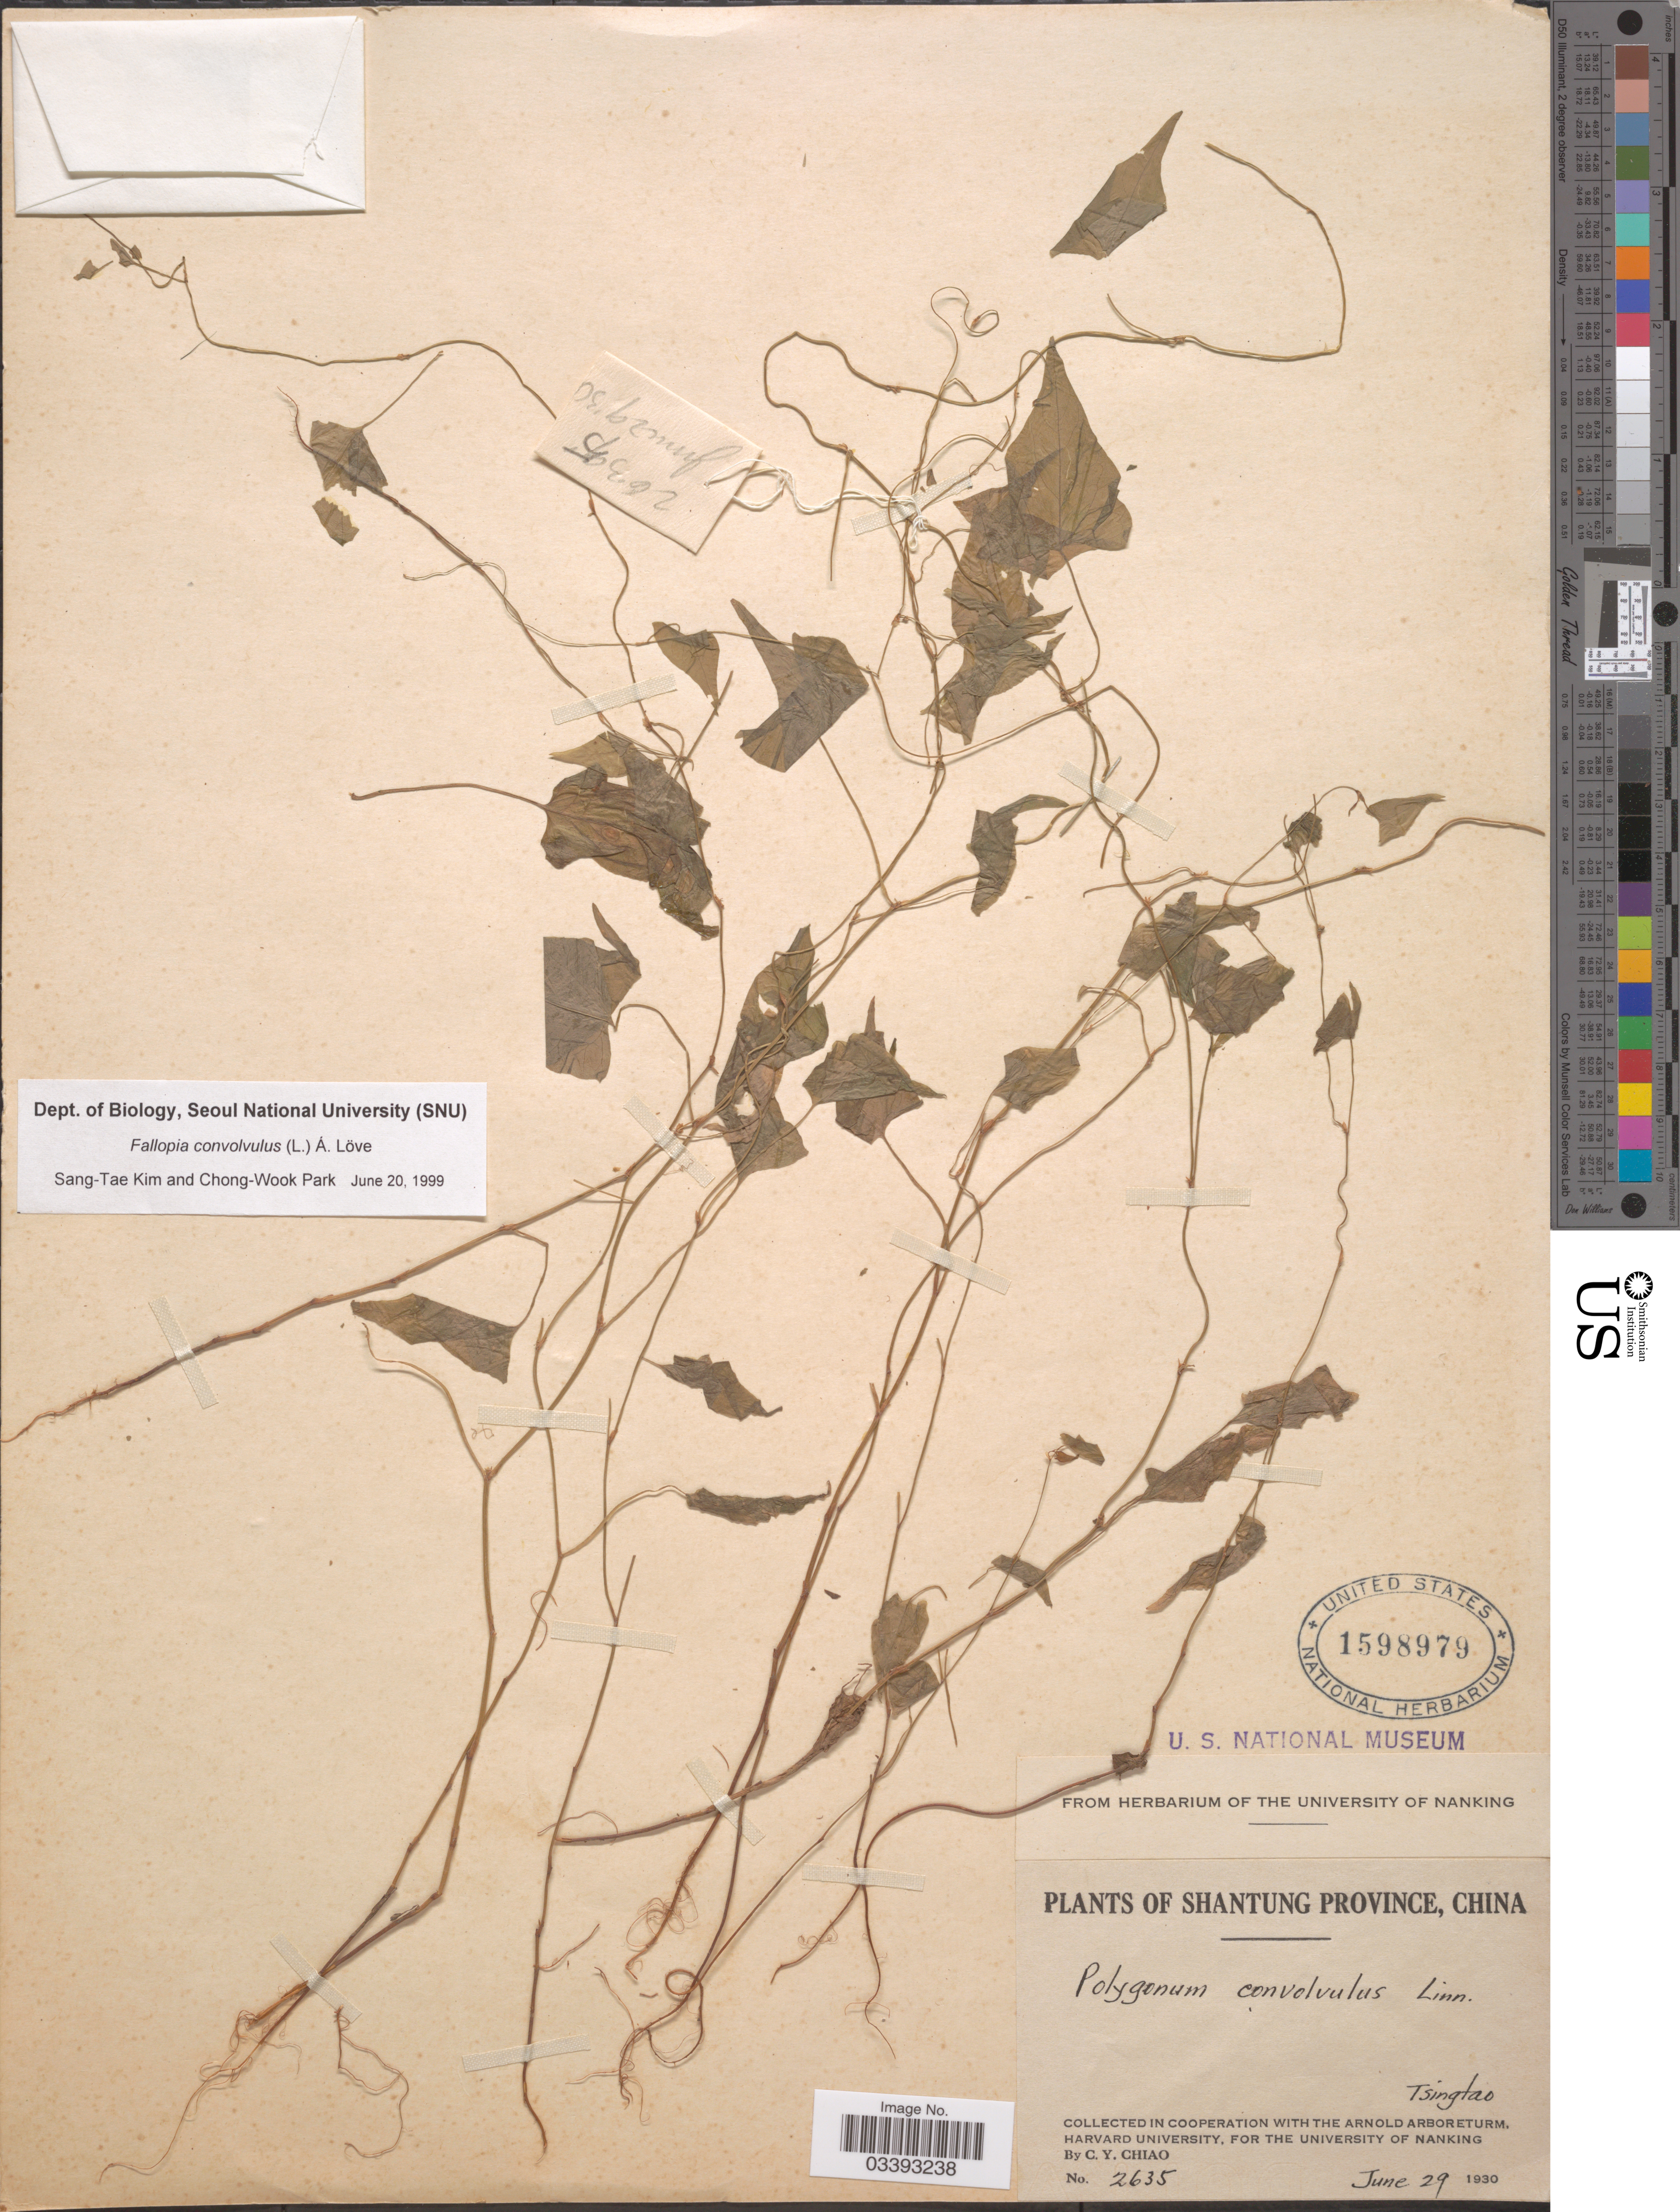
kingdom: Plantae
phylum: Tracheophyta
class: Magnoliopsida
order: Caryophyllales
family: Polygonaceae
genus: Fallopia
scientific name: Fallopia convolvulus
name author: (L.) Á. Löve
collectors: C. Chaio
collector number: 2635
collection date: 1930-06-29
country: China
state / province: Shandong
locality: Shantung Province. Tsingtao.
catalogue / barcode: US 1598979